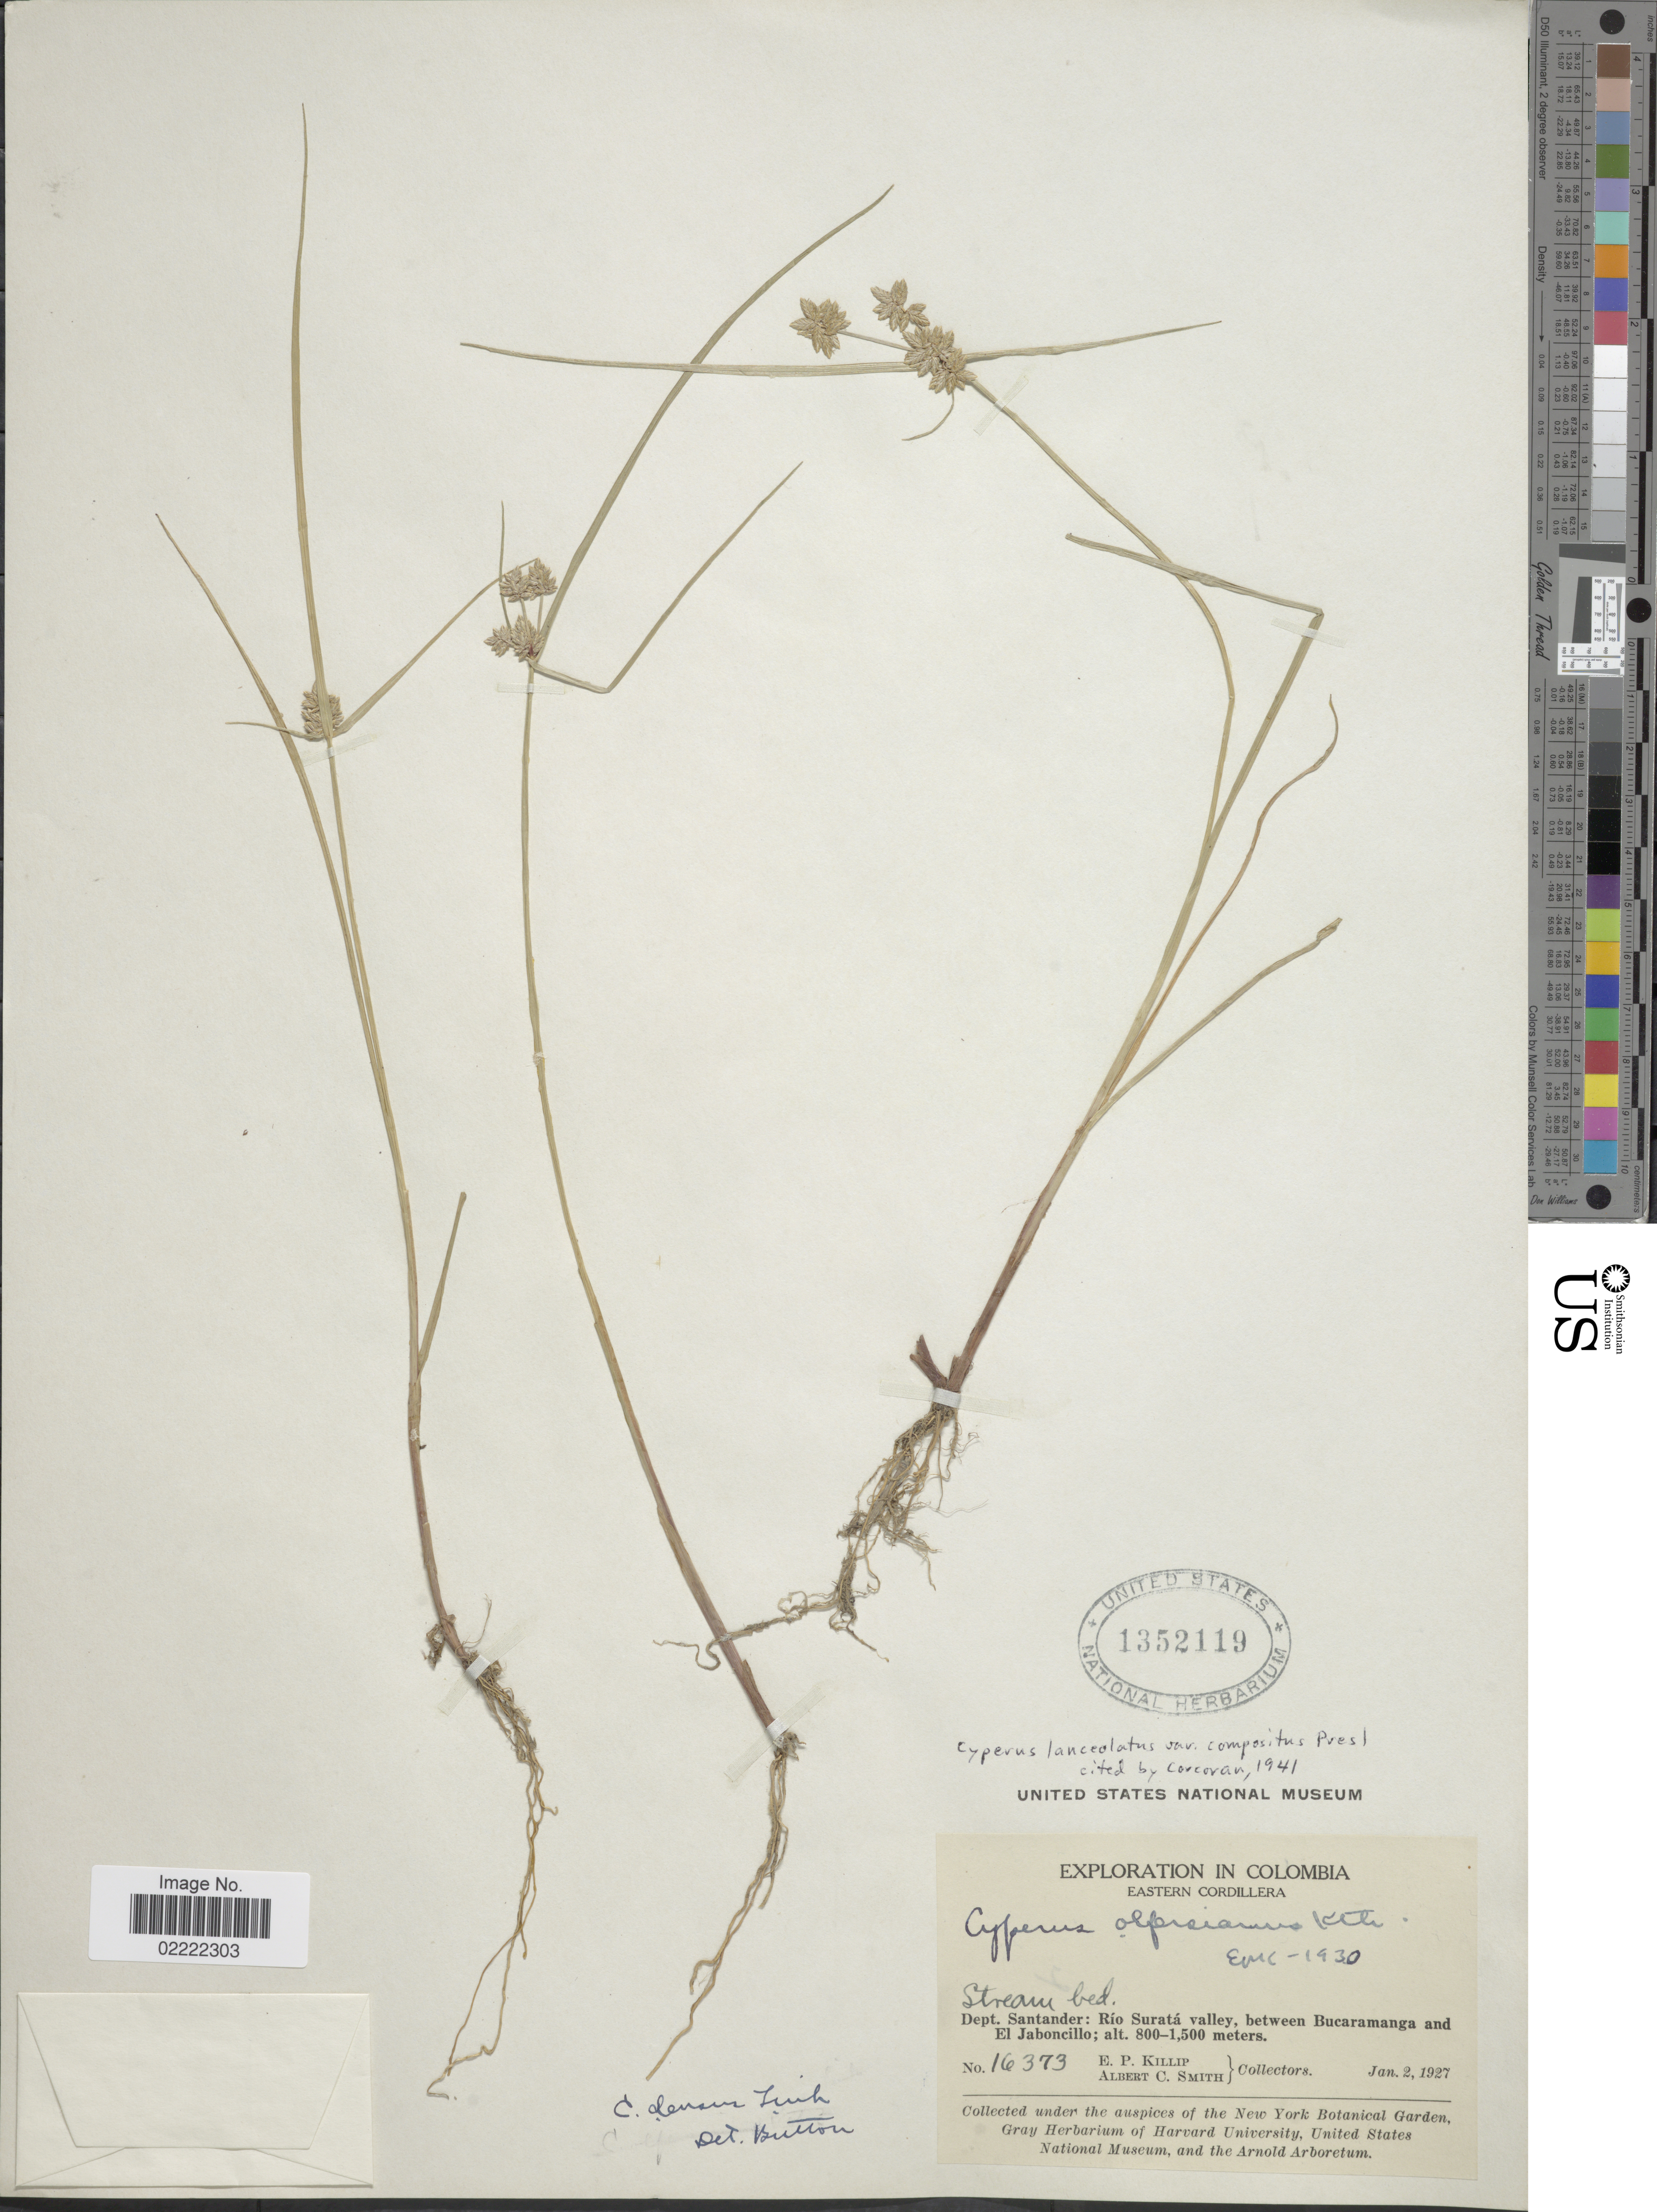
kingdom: Plantae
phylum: Tracheophyta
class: Liliopsida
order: Poales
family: Cyperaceae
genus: Cyperus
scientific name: Cyperus lanceolatus var. compositus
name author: J. Presl & C. Presl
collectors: E. P. Killip & A. C. Smith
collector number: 16373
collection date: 1927-01-02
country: Colombia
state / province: Santander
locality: Eastern Cordillera. Dept. Santander: Rio Surata valley, between Bucaramanga and El Jaboncillo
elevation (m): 800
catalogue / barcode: US 1352119